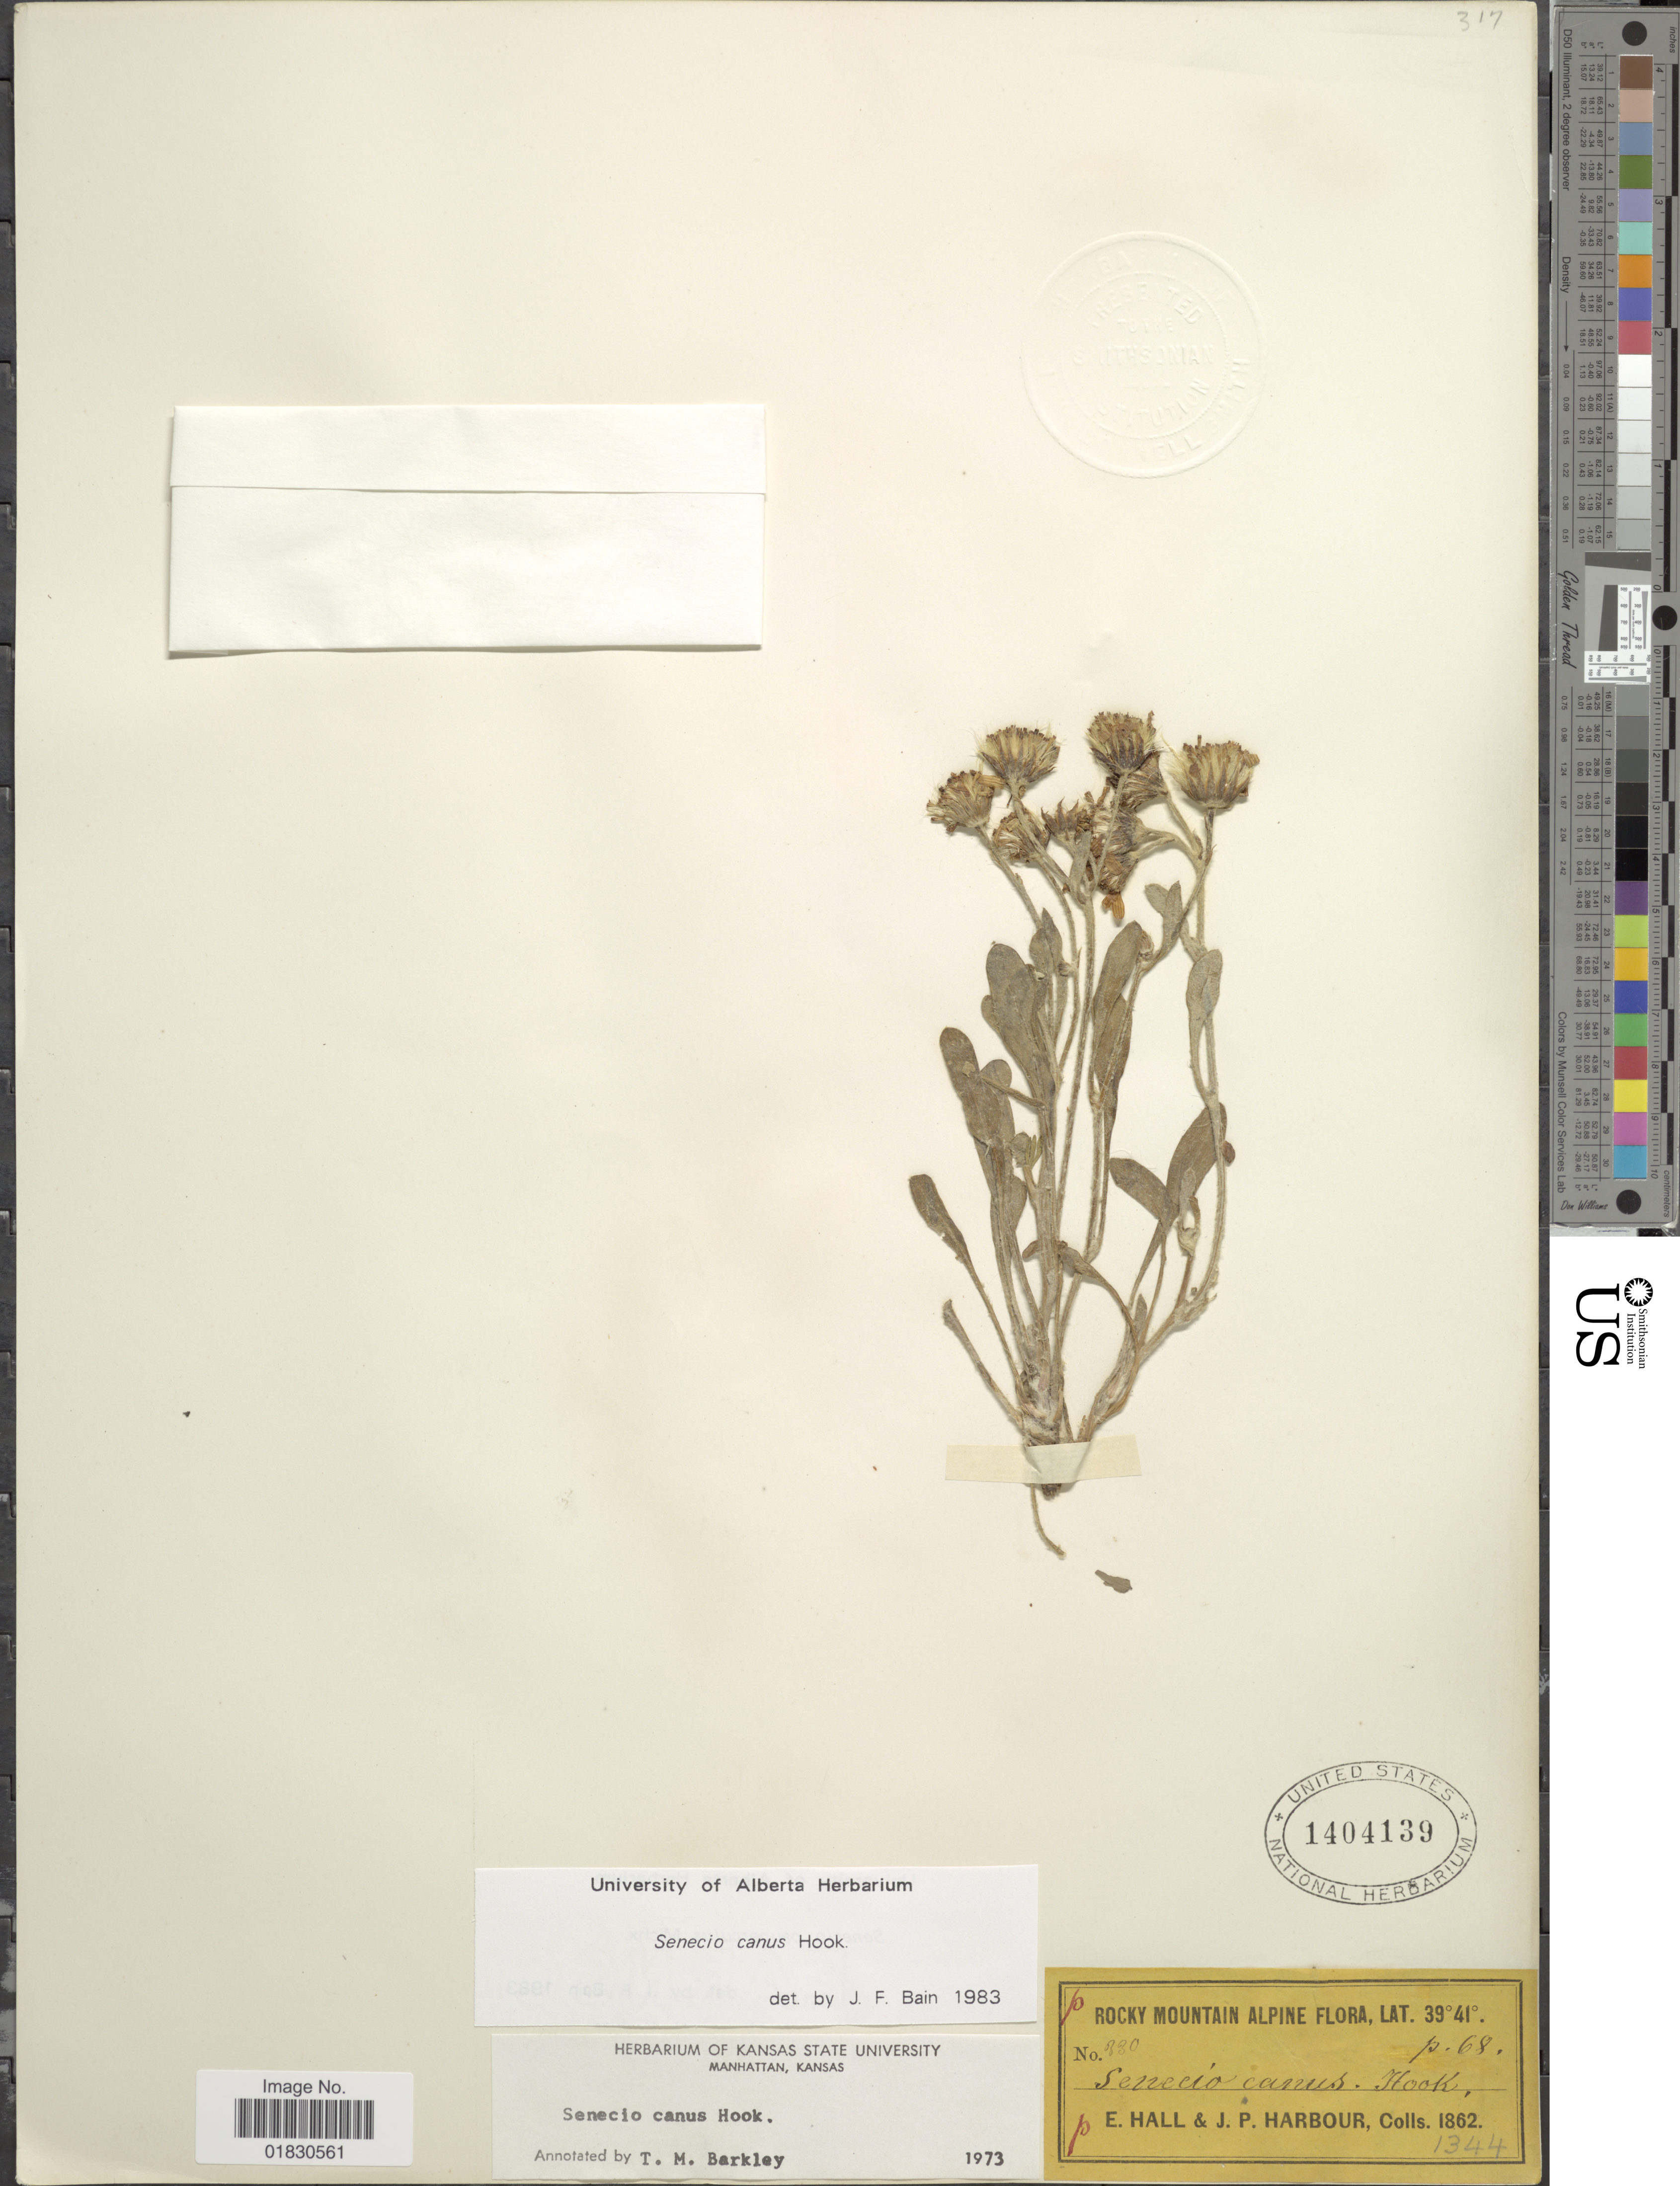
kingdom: Plantae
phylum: Tracheophyta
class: Magnoliopsida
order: Asterales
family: Asteraceae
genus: Packera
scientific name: Packera cana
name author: (Hook.) W.A. Weber & Á. Löve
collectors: E. Hall & J. Harbour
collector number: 1344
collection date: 1862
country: United States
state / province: Colorado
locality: Rocky Mtns. Alpine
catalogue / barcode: US 1404139